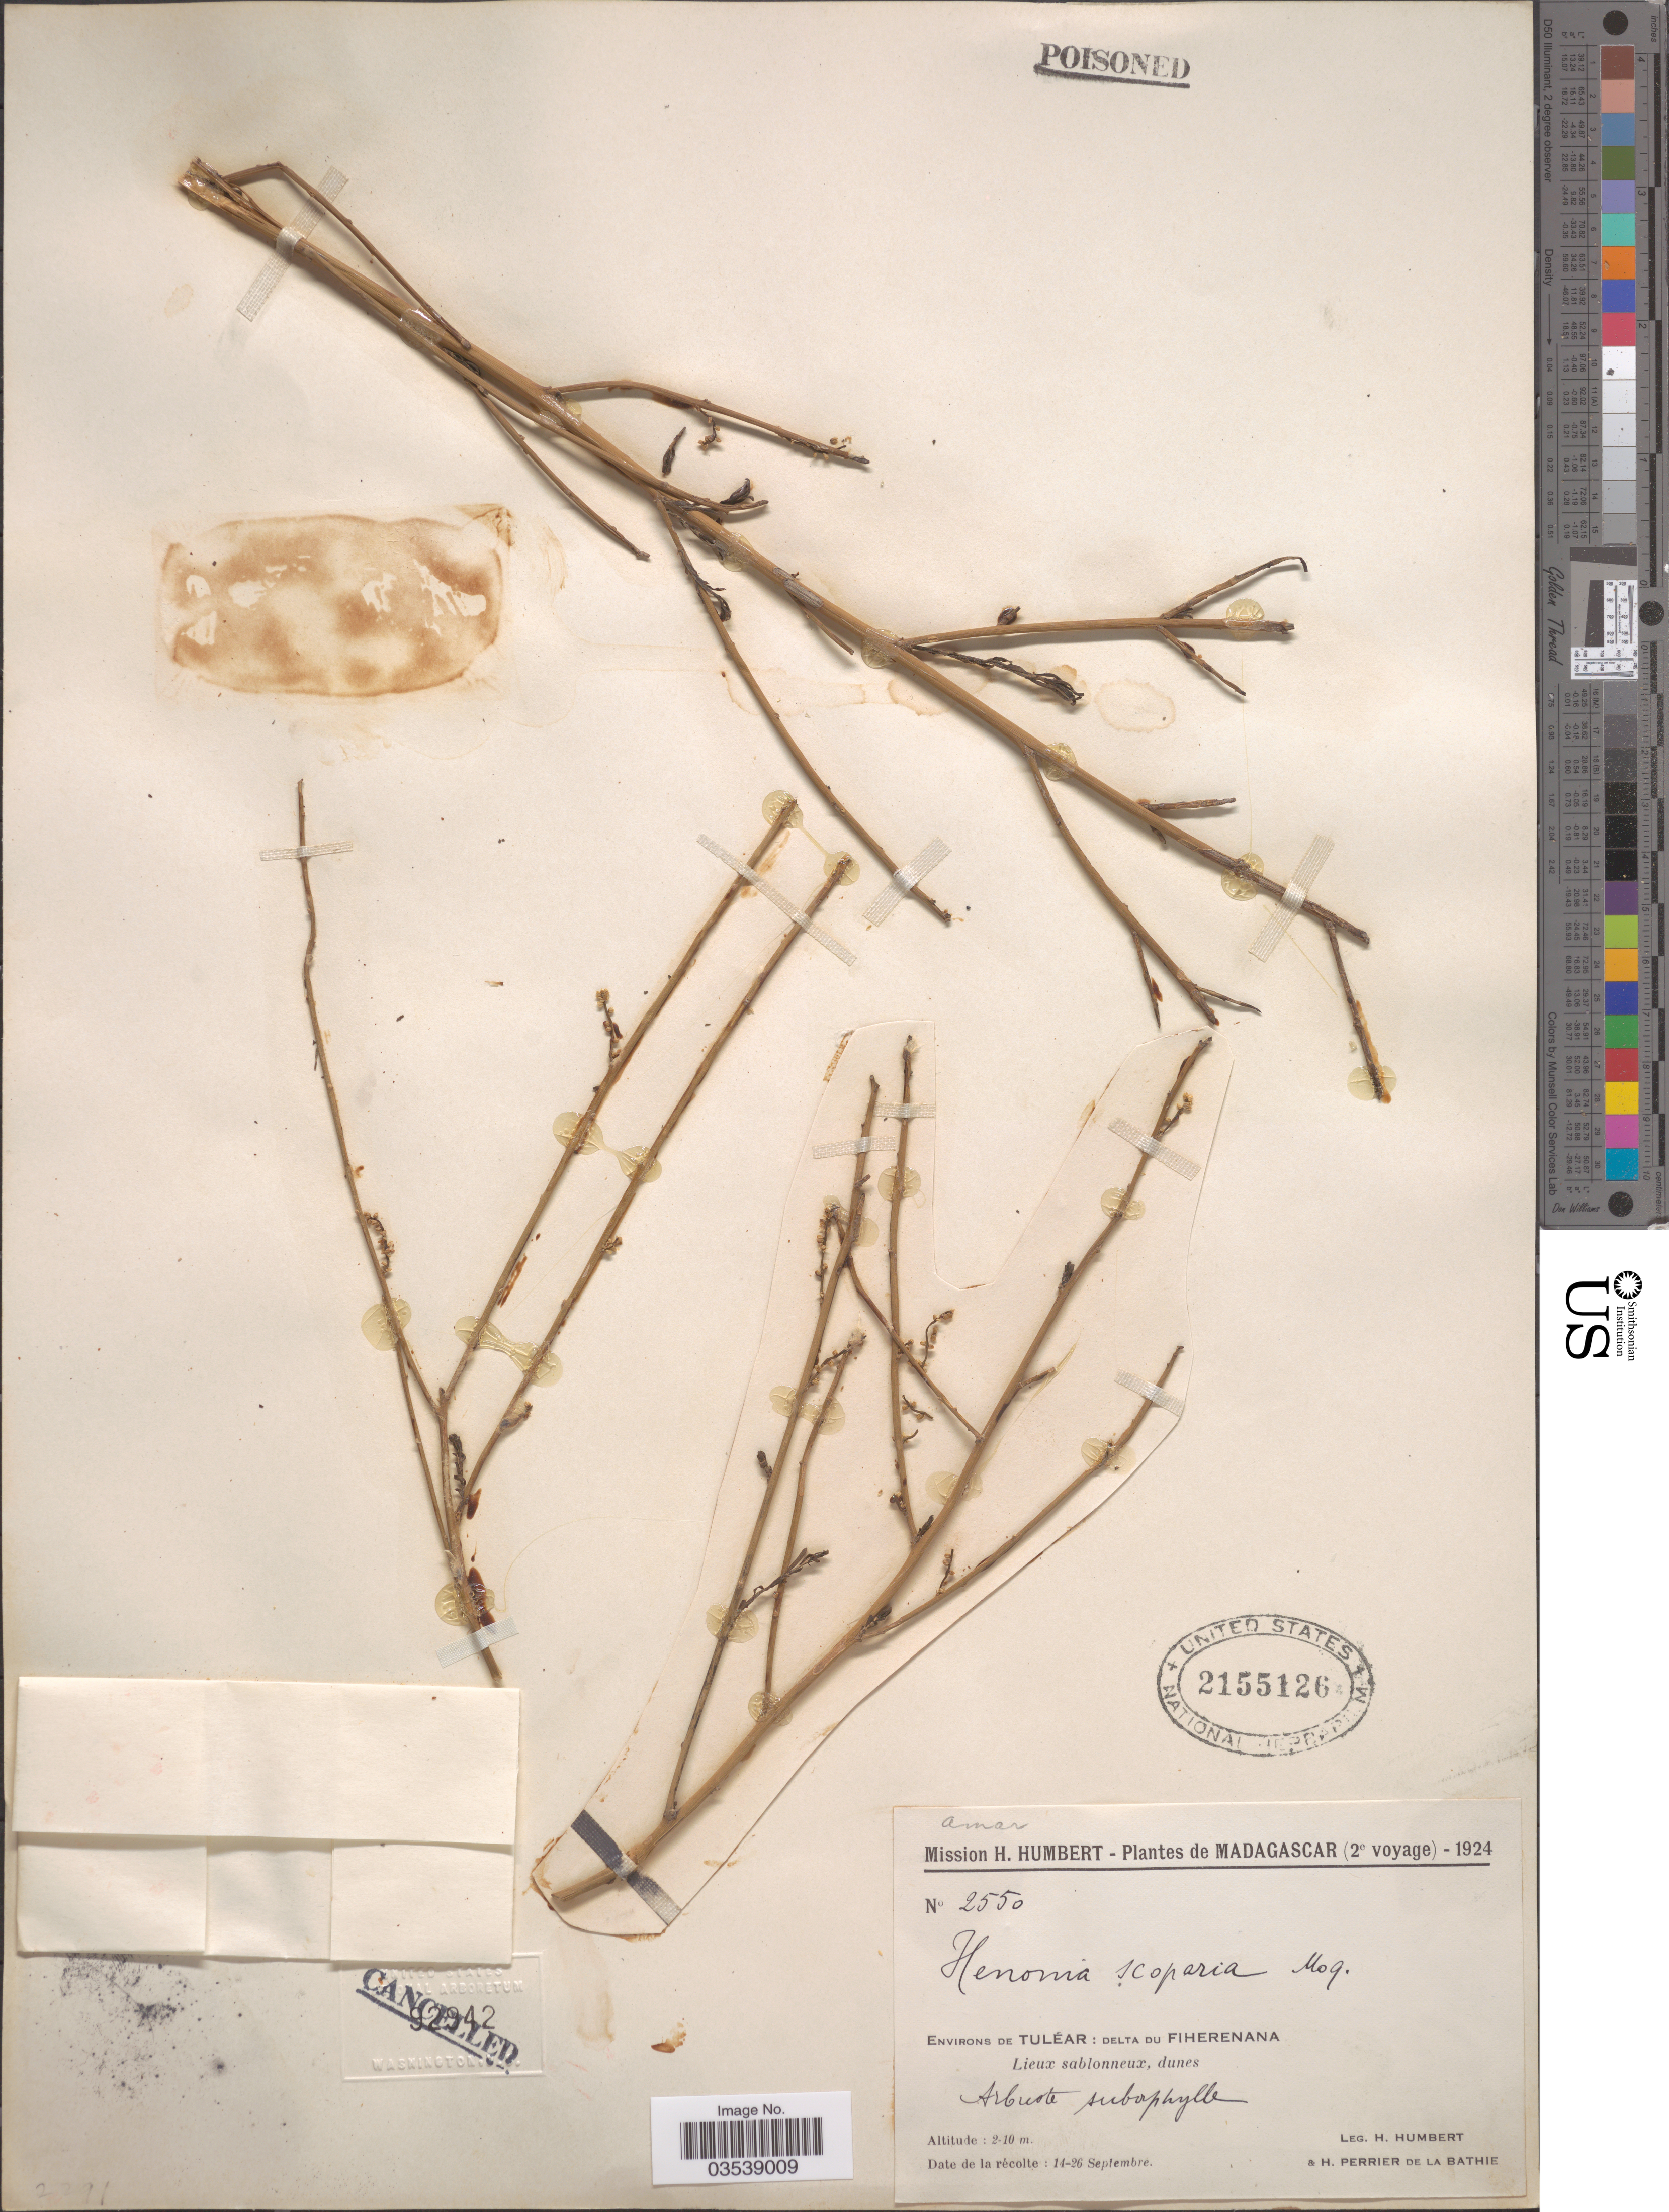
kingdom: Plantae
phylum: Tracheophyta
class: Magnoliopsida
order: Caryophyllales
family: Amaranthaceae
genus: Henonia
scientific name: Henonia scoparia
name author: Moq.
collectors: H. Humbert & H. Perrier de la Bâthie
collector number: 2550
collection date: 1924-09-14/1924-09-26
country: Madagascar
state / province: Atsimo-Andrefana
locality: Environs de Tuléar: delta du Fiherenana.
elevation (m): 2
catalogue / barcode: US 2155126